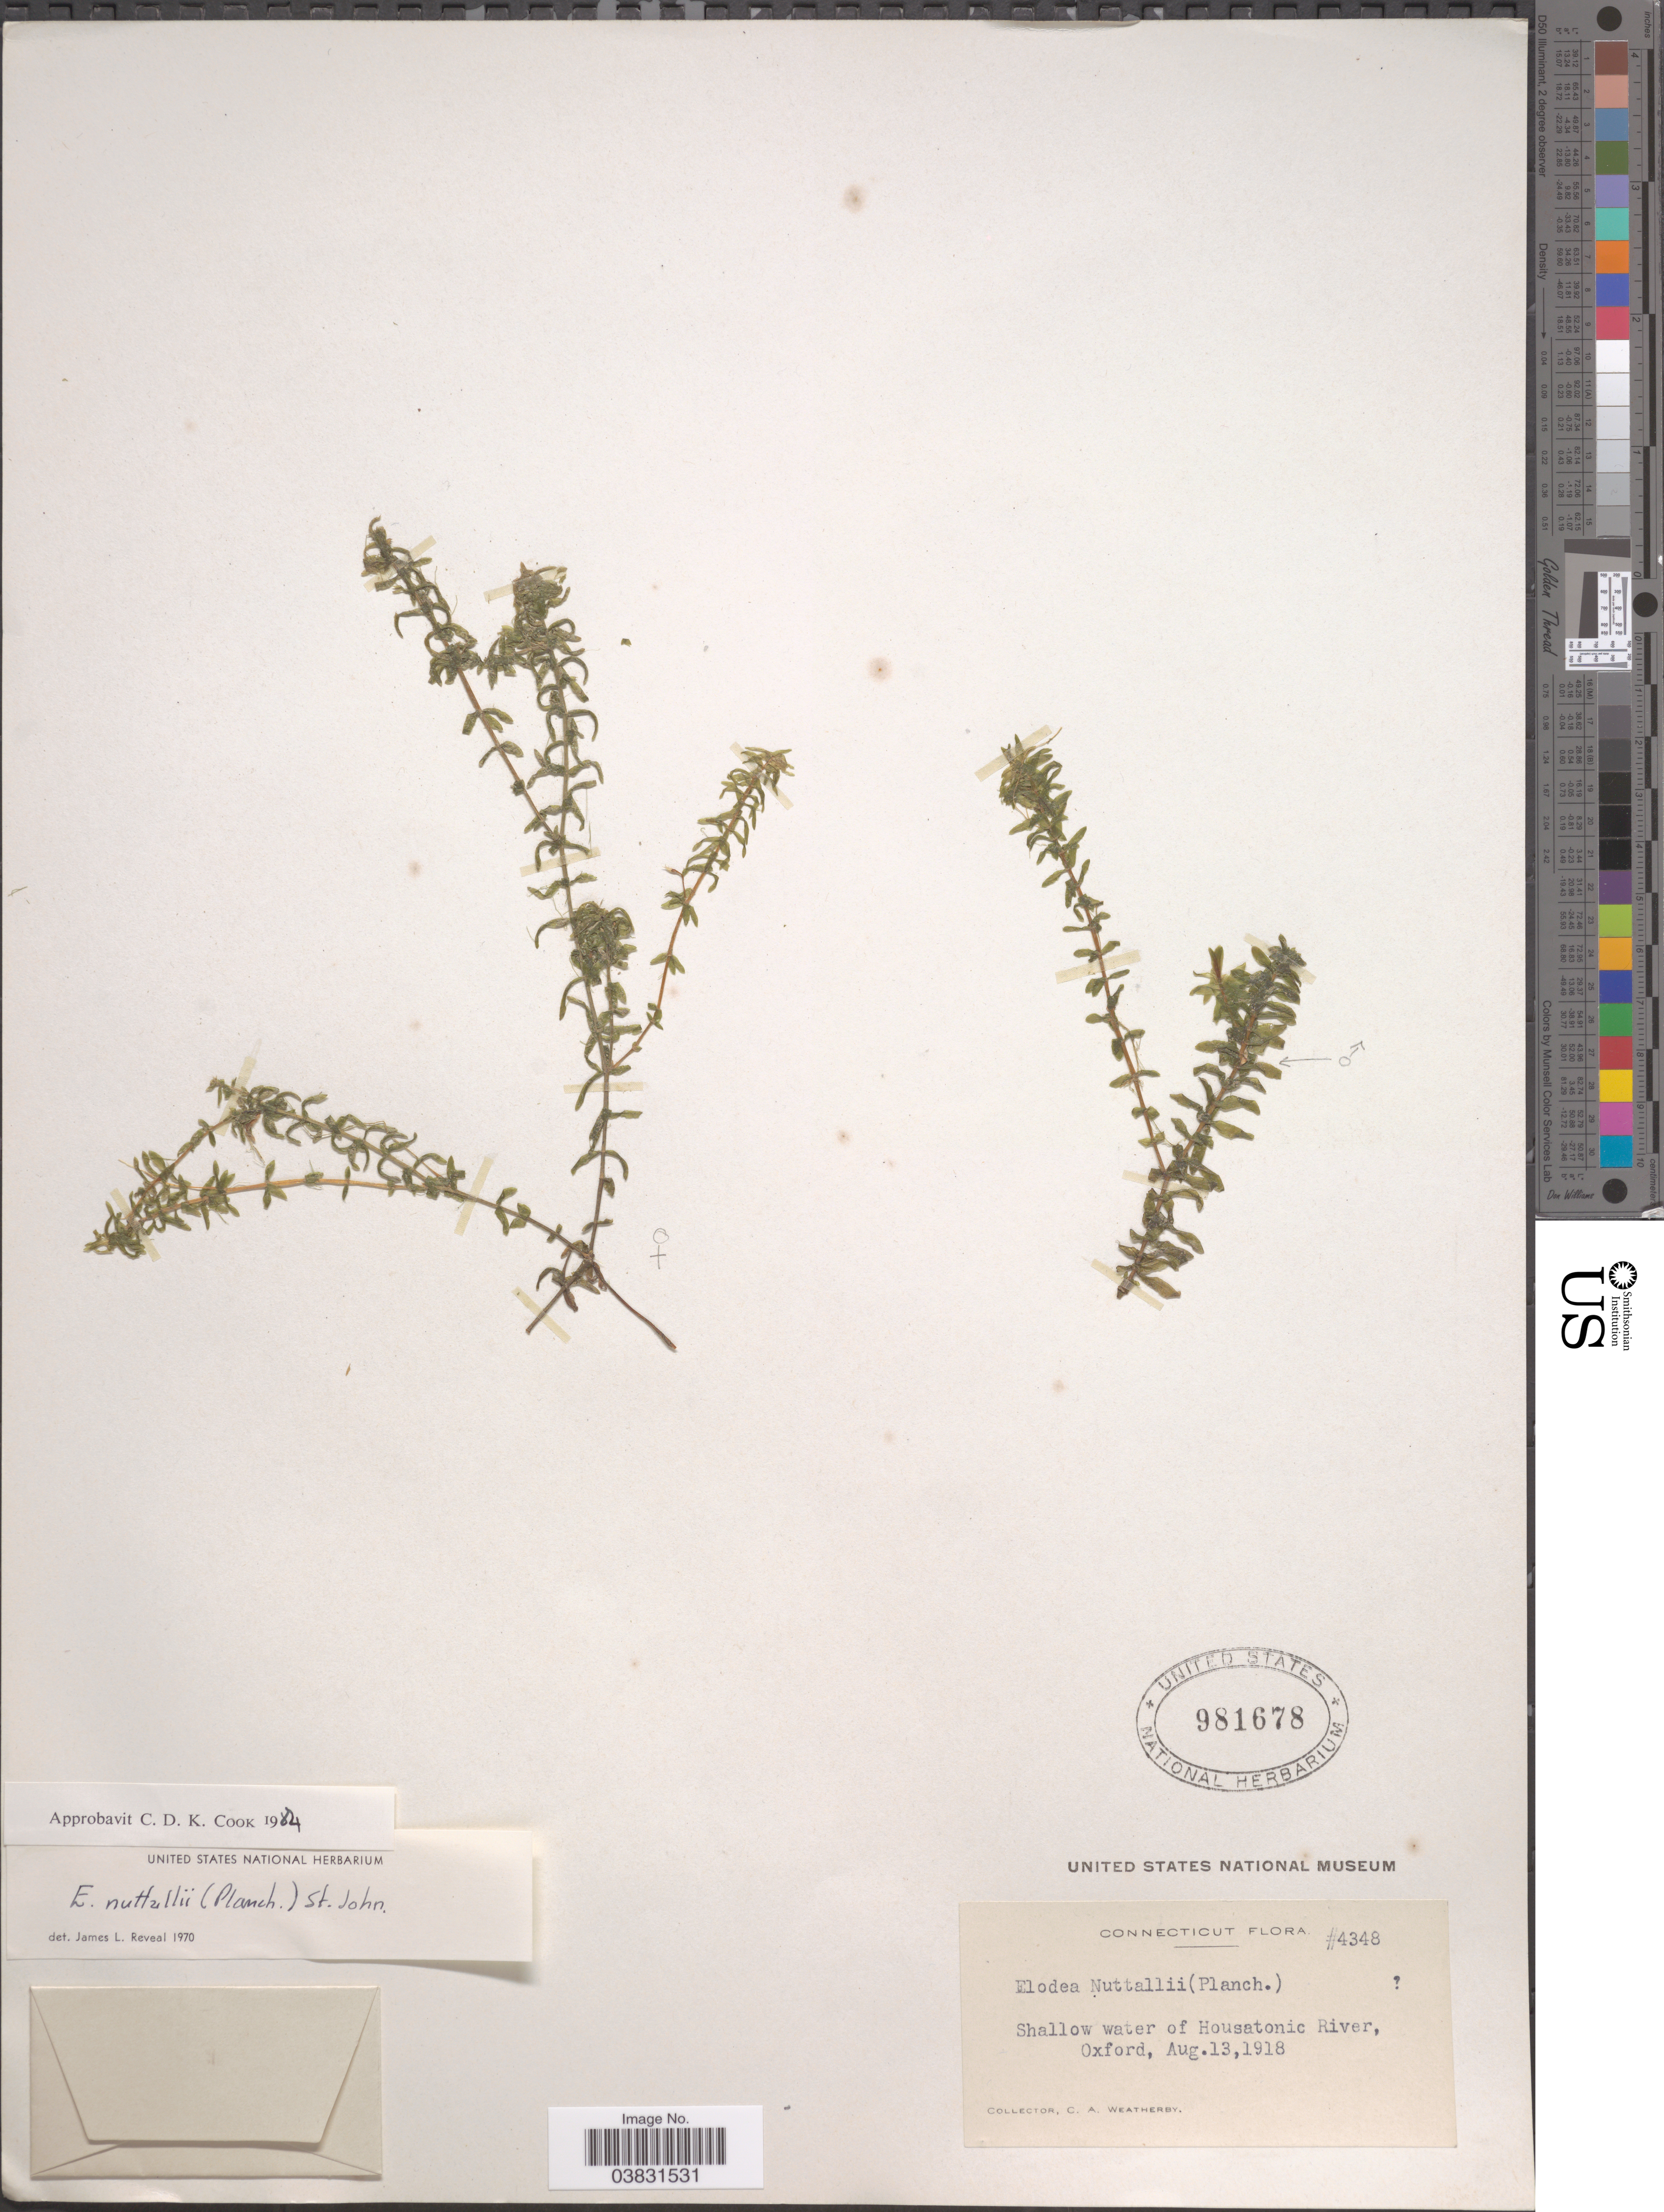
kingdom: Plantae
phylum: Tracheophyta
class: Liliopsida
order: Alismatales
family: Hydrocharitaceae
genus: Elodea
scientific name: Elodea nuttallii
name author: (Planch.) H. St. John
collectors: C. A. Weatherby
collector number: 4348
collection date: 1918-08-13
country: United States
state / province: Connecticut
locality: Shallow water of Housatonic River, Oxford.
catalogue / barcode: US 981678